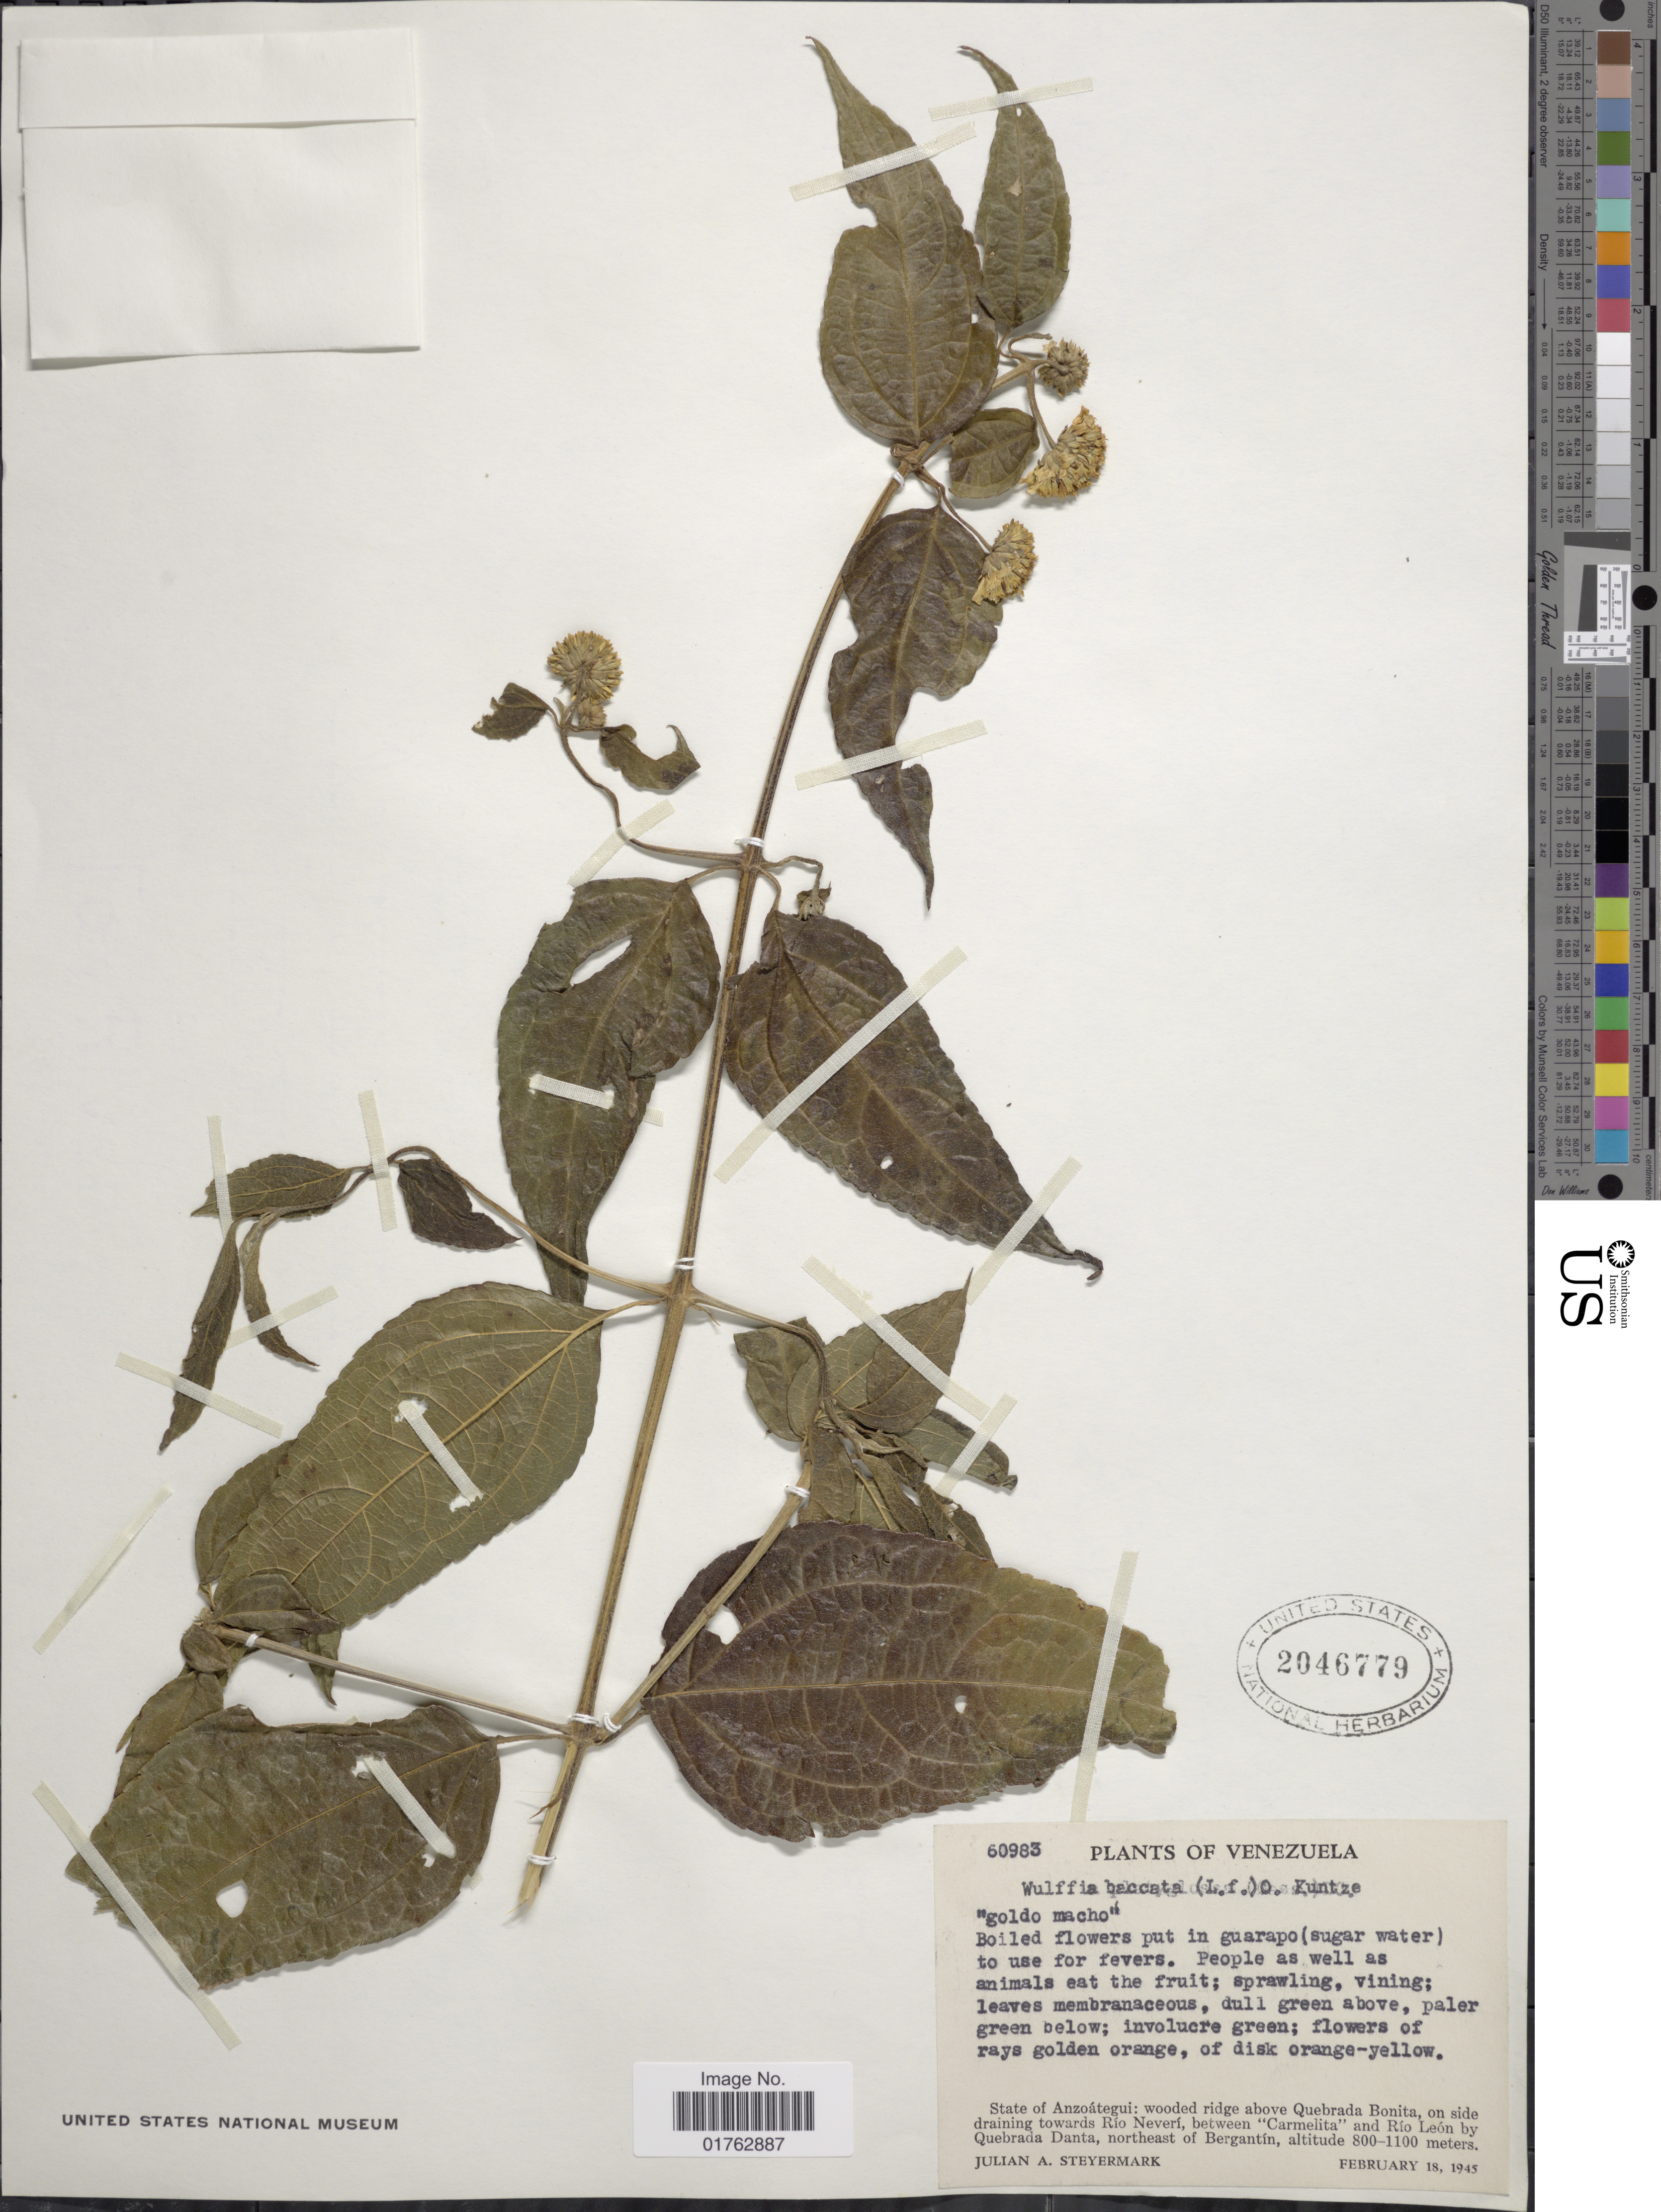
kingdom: Plantae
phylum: Tracheophyta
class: Magnoliopsida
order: Asterales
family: Asteraceae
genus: Wulffia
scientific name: Wulffia baccata var. baccata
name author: (L.) Kuntze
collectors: J. Steyermark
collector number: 60983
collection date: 1945-02-18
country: Venezuela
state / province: Anzoategui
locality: Wooded ridge above Quebrada Bonita, on side draining towards Rio Neveri, between "Carmelita" and Rio Leon by Quebrada Danta, northeast of Bergantin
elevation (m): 800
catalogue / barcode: US 2046779